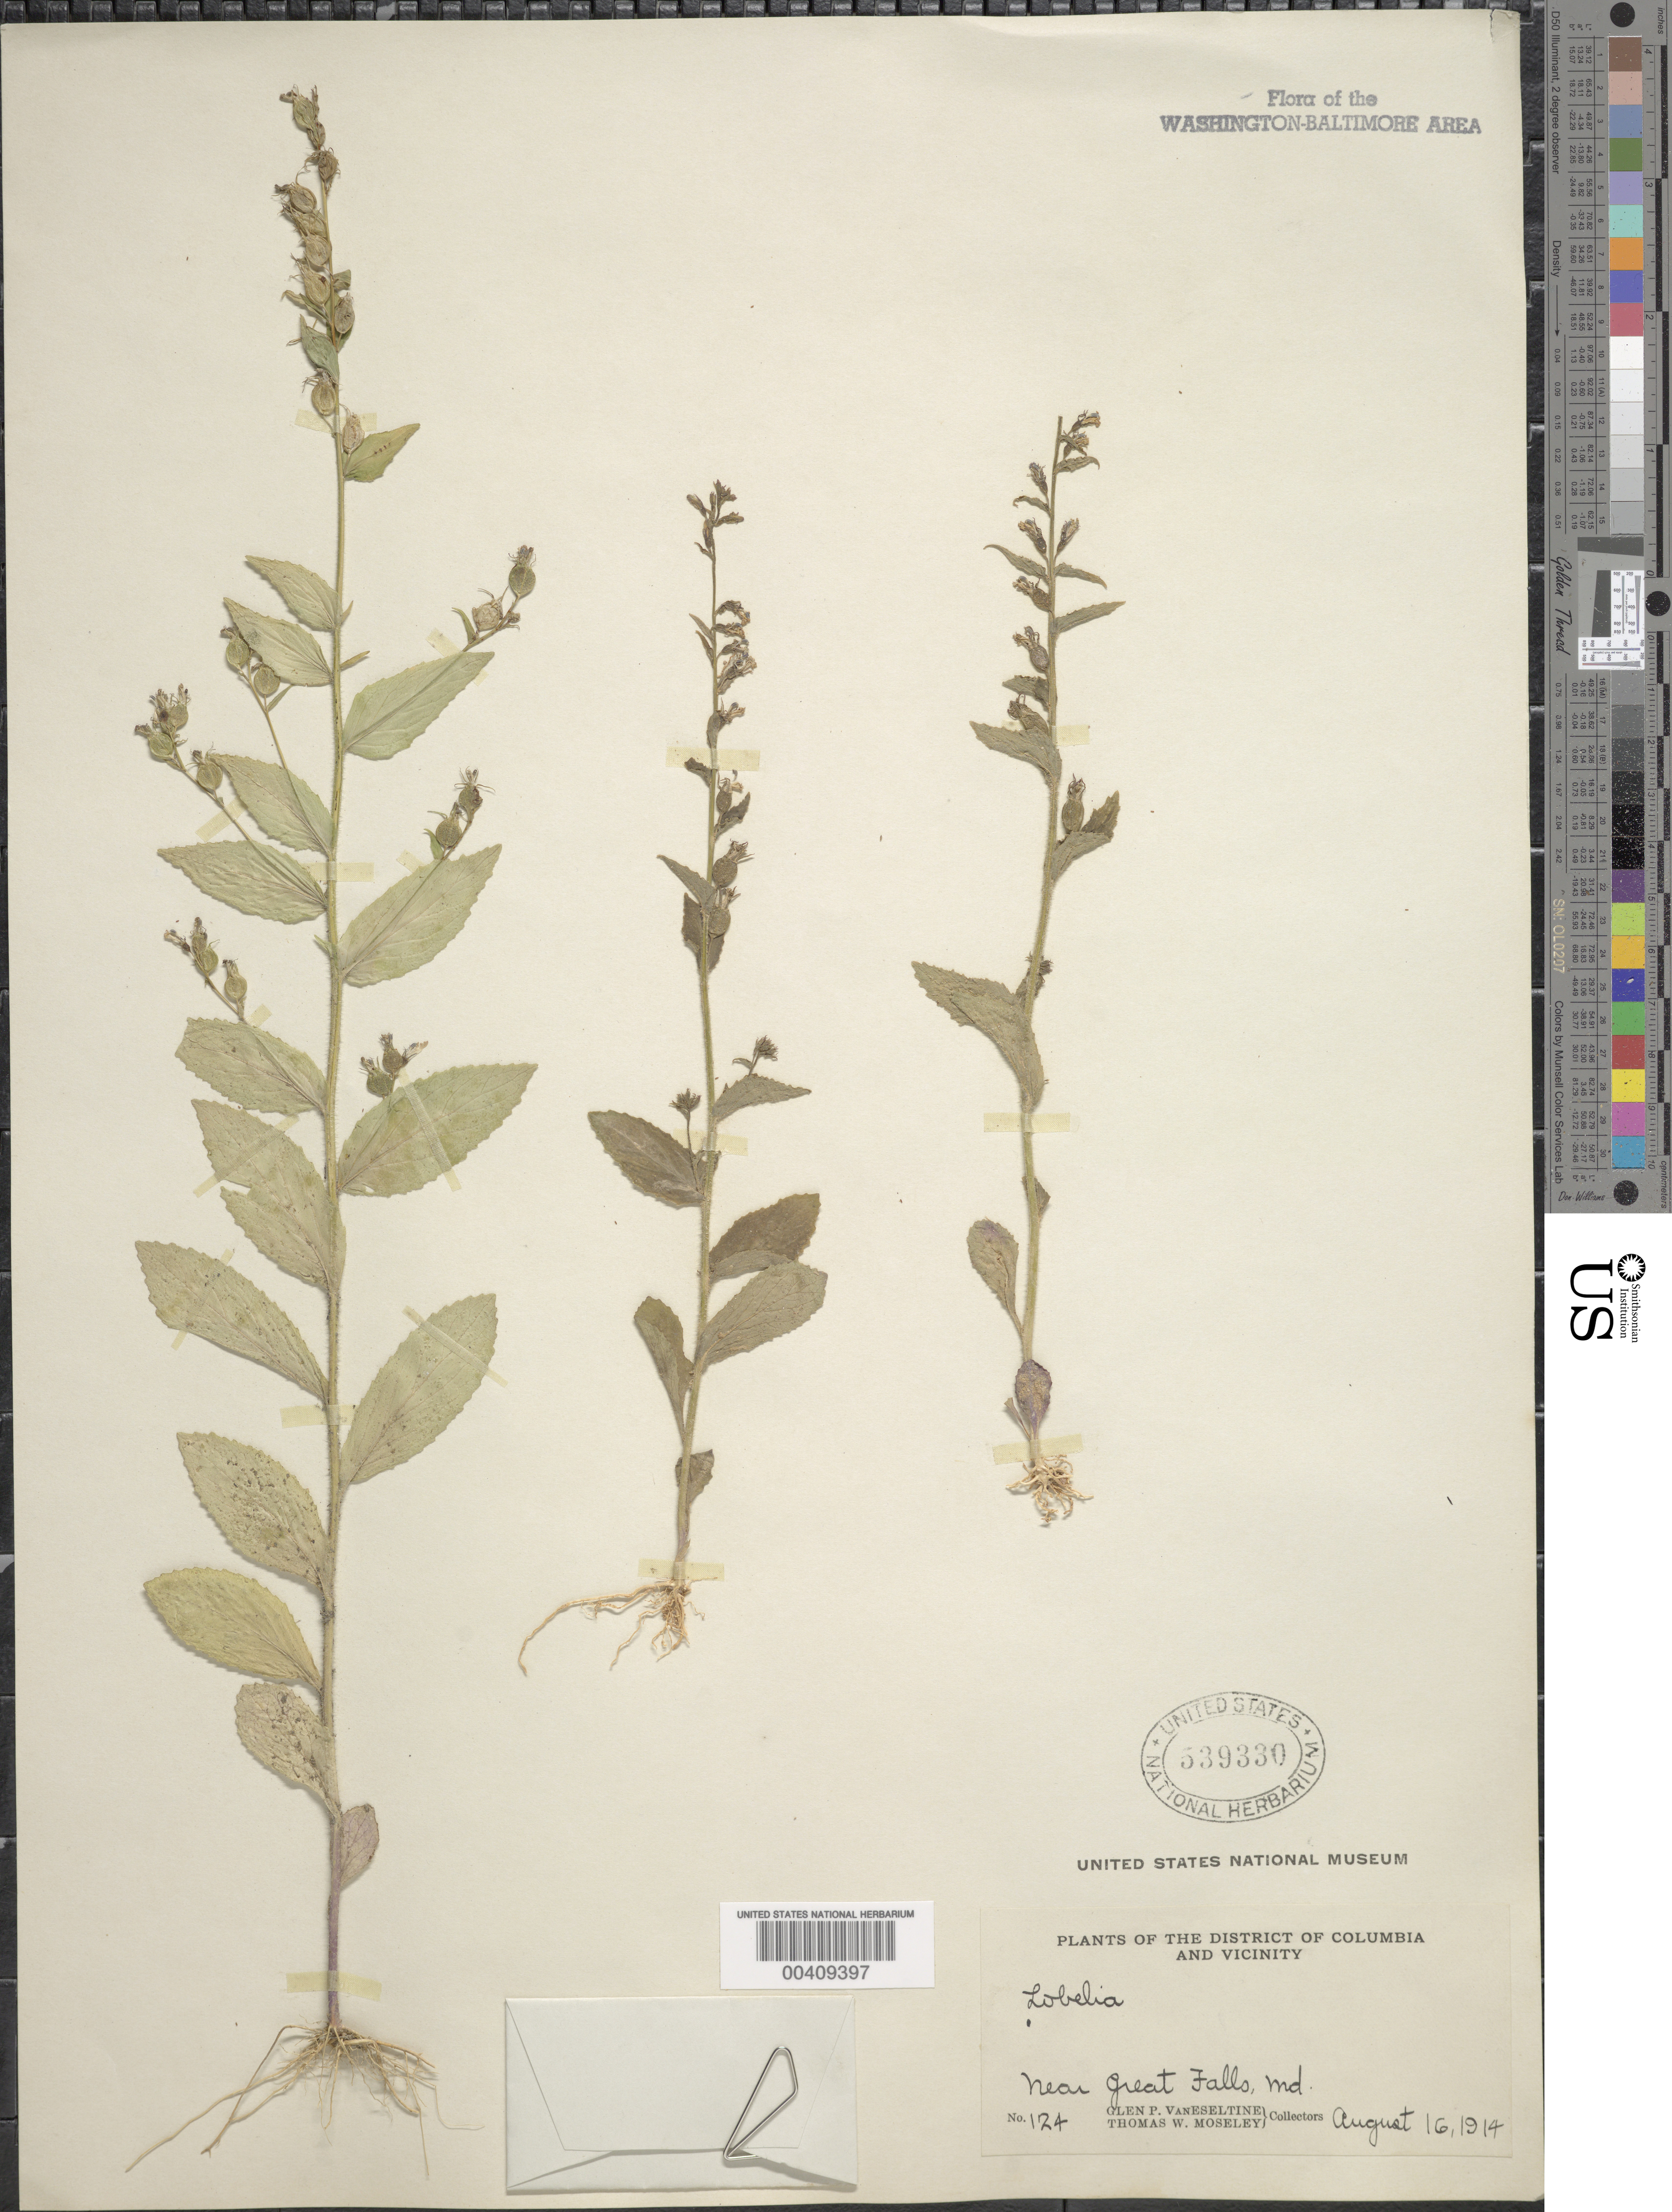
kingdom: Plantae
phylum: Tracheophyta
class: Magnoliopsida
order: Asterales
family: Campanulaceae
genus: Lobelia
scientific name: Lobelia inflata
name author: L.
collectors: G. P. Van Eseltine & T. Moseley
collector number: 124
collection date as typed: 16 Aug 1914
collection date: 1914-08-16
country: United States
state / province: Maryland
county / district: Montgomery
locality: Near Great Falls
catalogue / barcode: US 539330